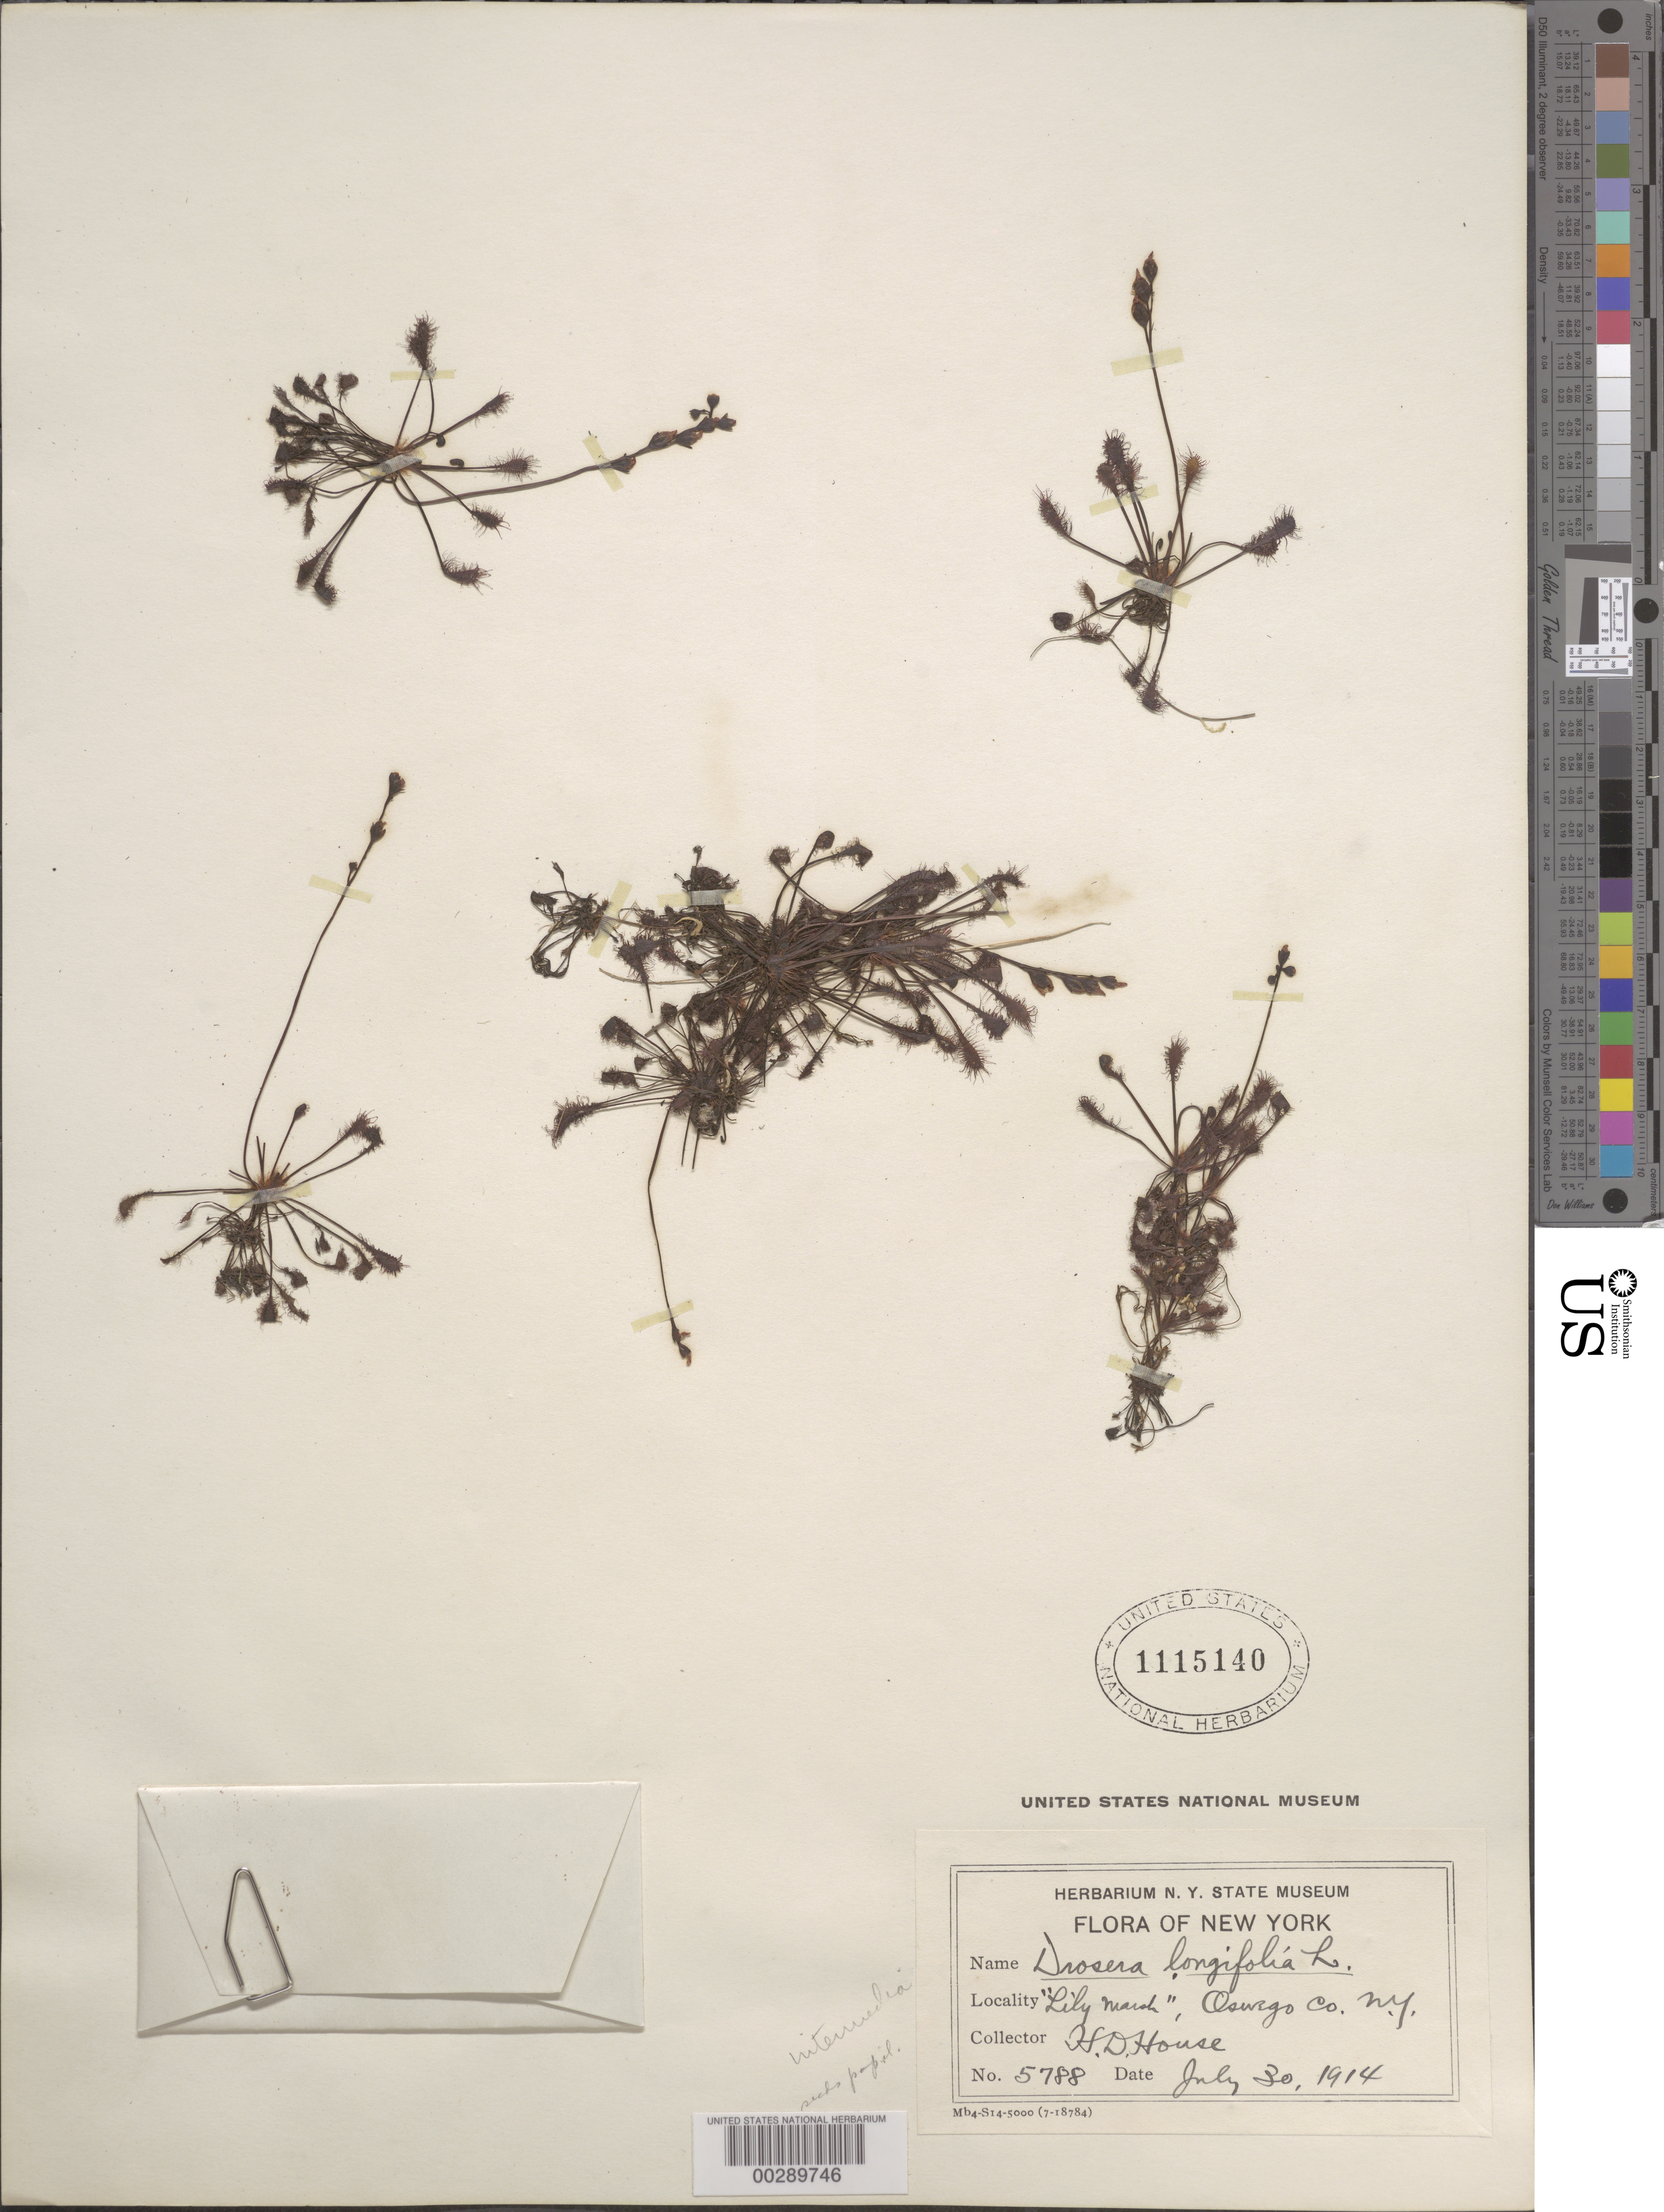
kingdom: Plantae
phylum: Tracheophyta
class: Magnoliopsida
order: Caryophyllales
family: Droseraceae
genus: Drosera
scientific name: Drosera intermedia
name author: Hayne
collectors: H. D. House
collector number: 5788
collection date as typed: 30 Jul 1914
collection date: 1914-07-30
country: United States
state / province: New York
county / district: Oswego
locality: "lily marsh"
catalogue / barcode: US 1115140